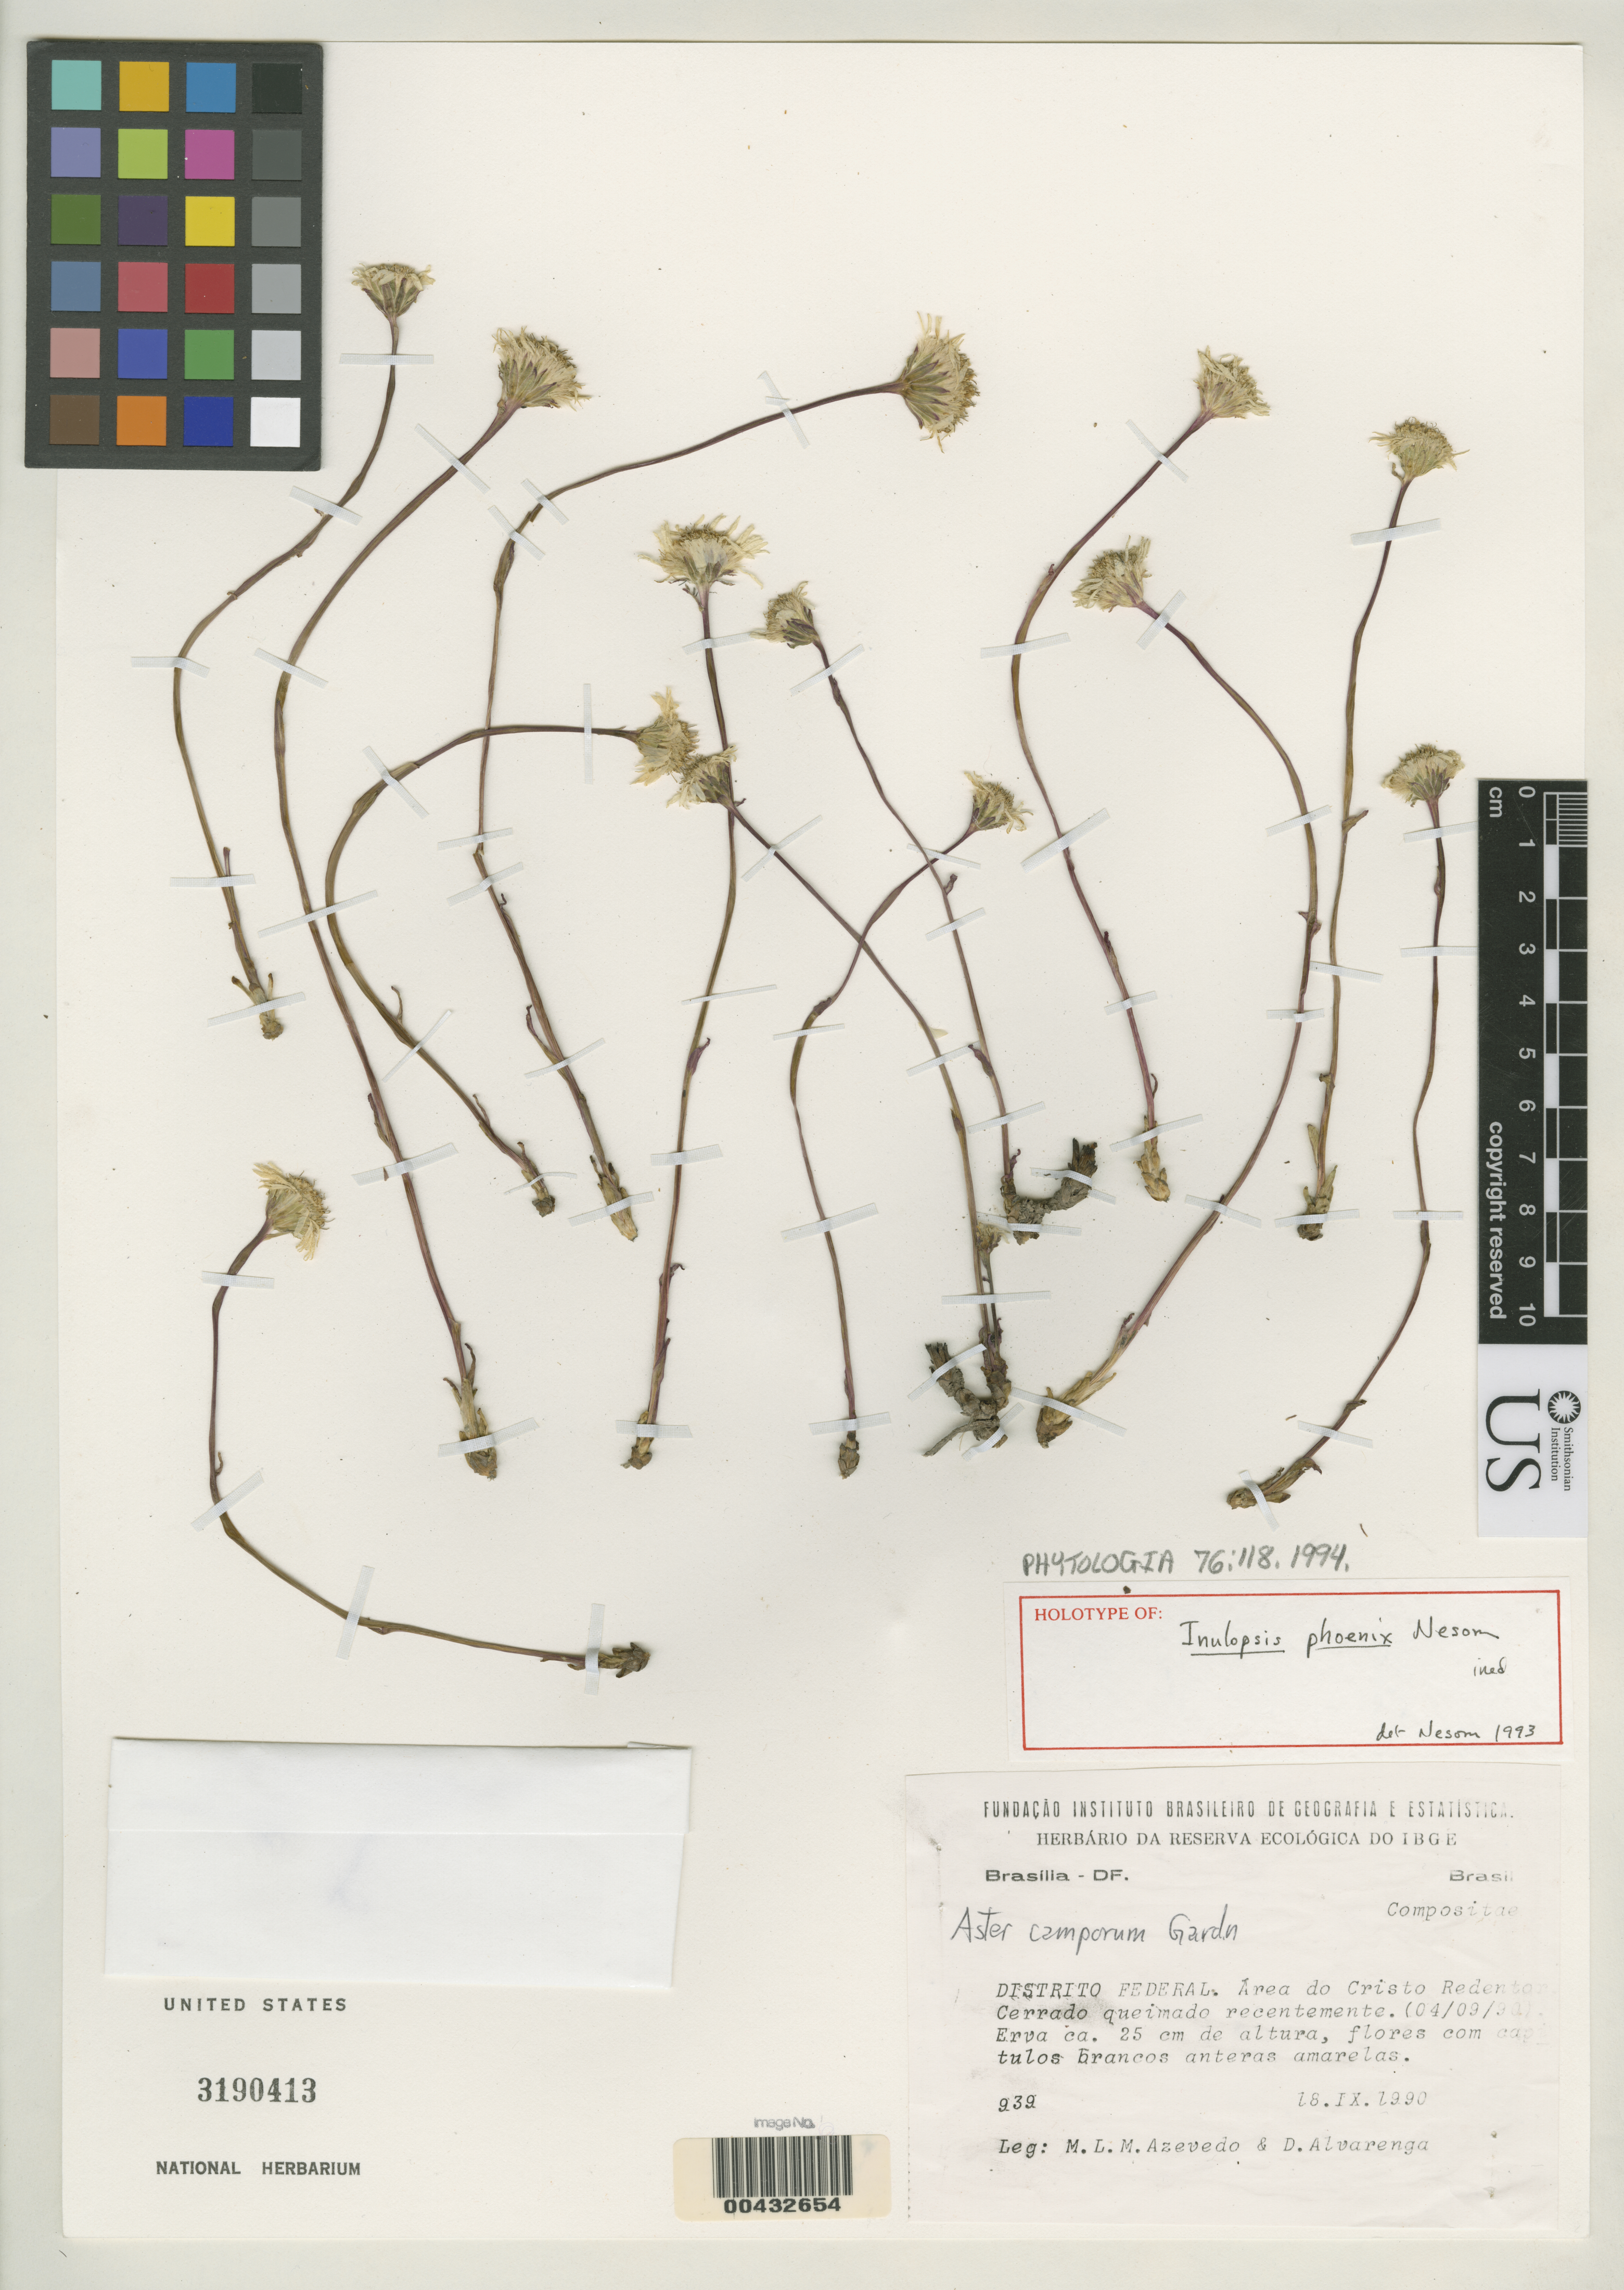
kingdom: Plantae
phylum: Tracheophyta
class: Magnoliopsida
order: Asterales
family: Asteraceae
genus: Inulopsis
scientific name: Inulopsis phoenix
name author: G.L. Nesom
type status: Holotype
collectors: M. L. M. Azevedo & D. Alvarenga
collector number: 939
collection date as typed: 18 Sep 1990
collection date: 1990-09-18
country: Brazil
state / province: Distrito Federal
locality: Area Dom Cristo Redentor Cerrado Queimado Recentemente.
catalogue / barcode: US 3190413